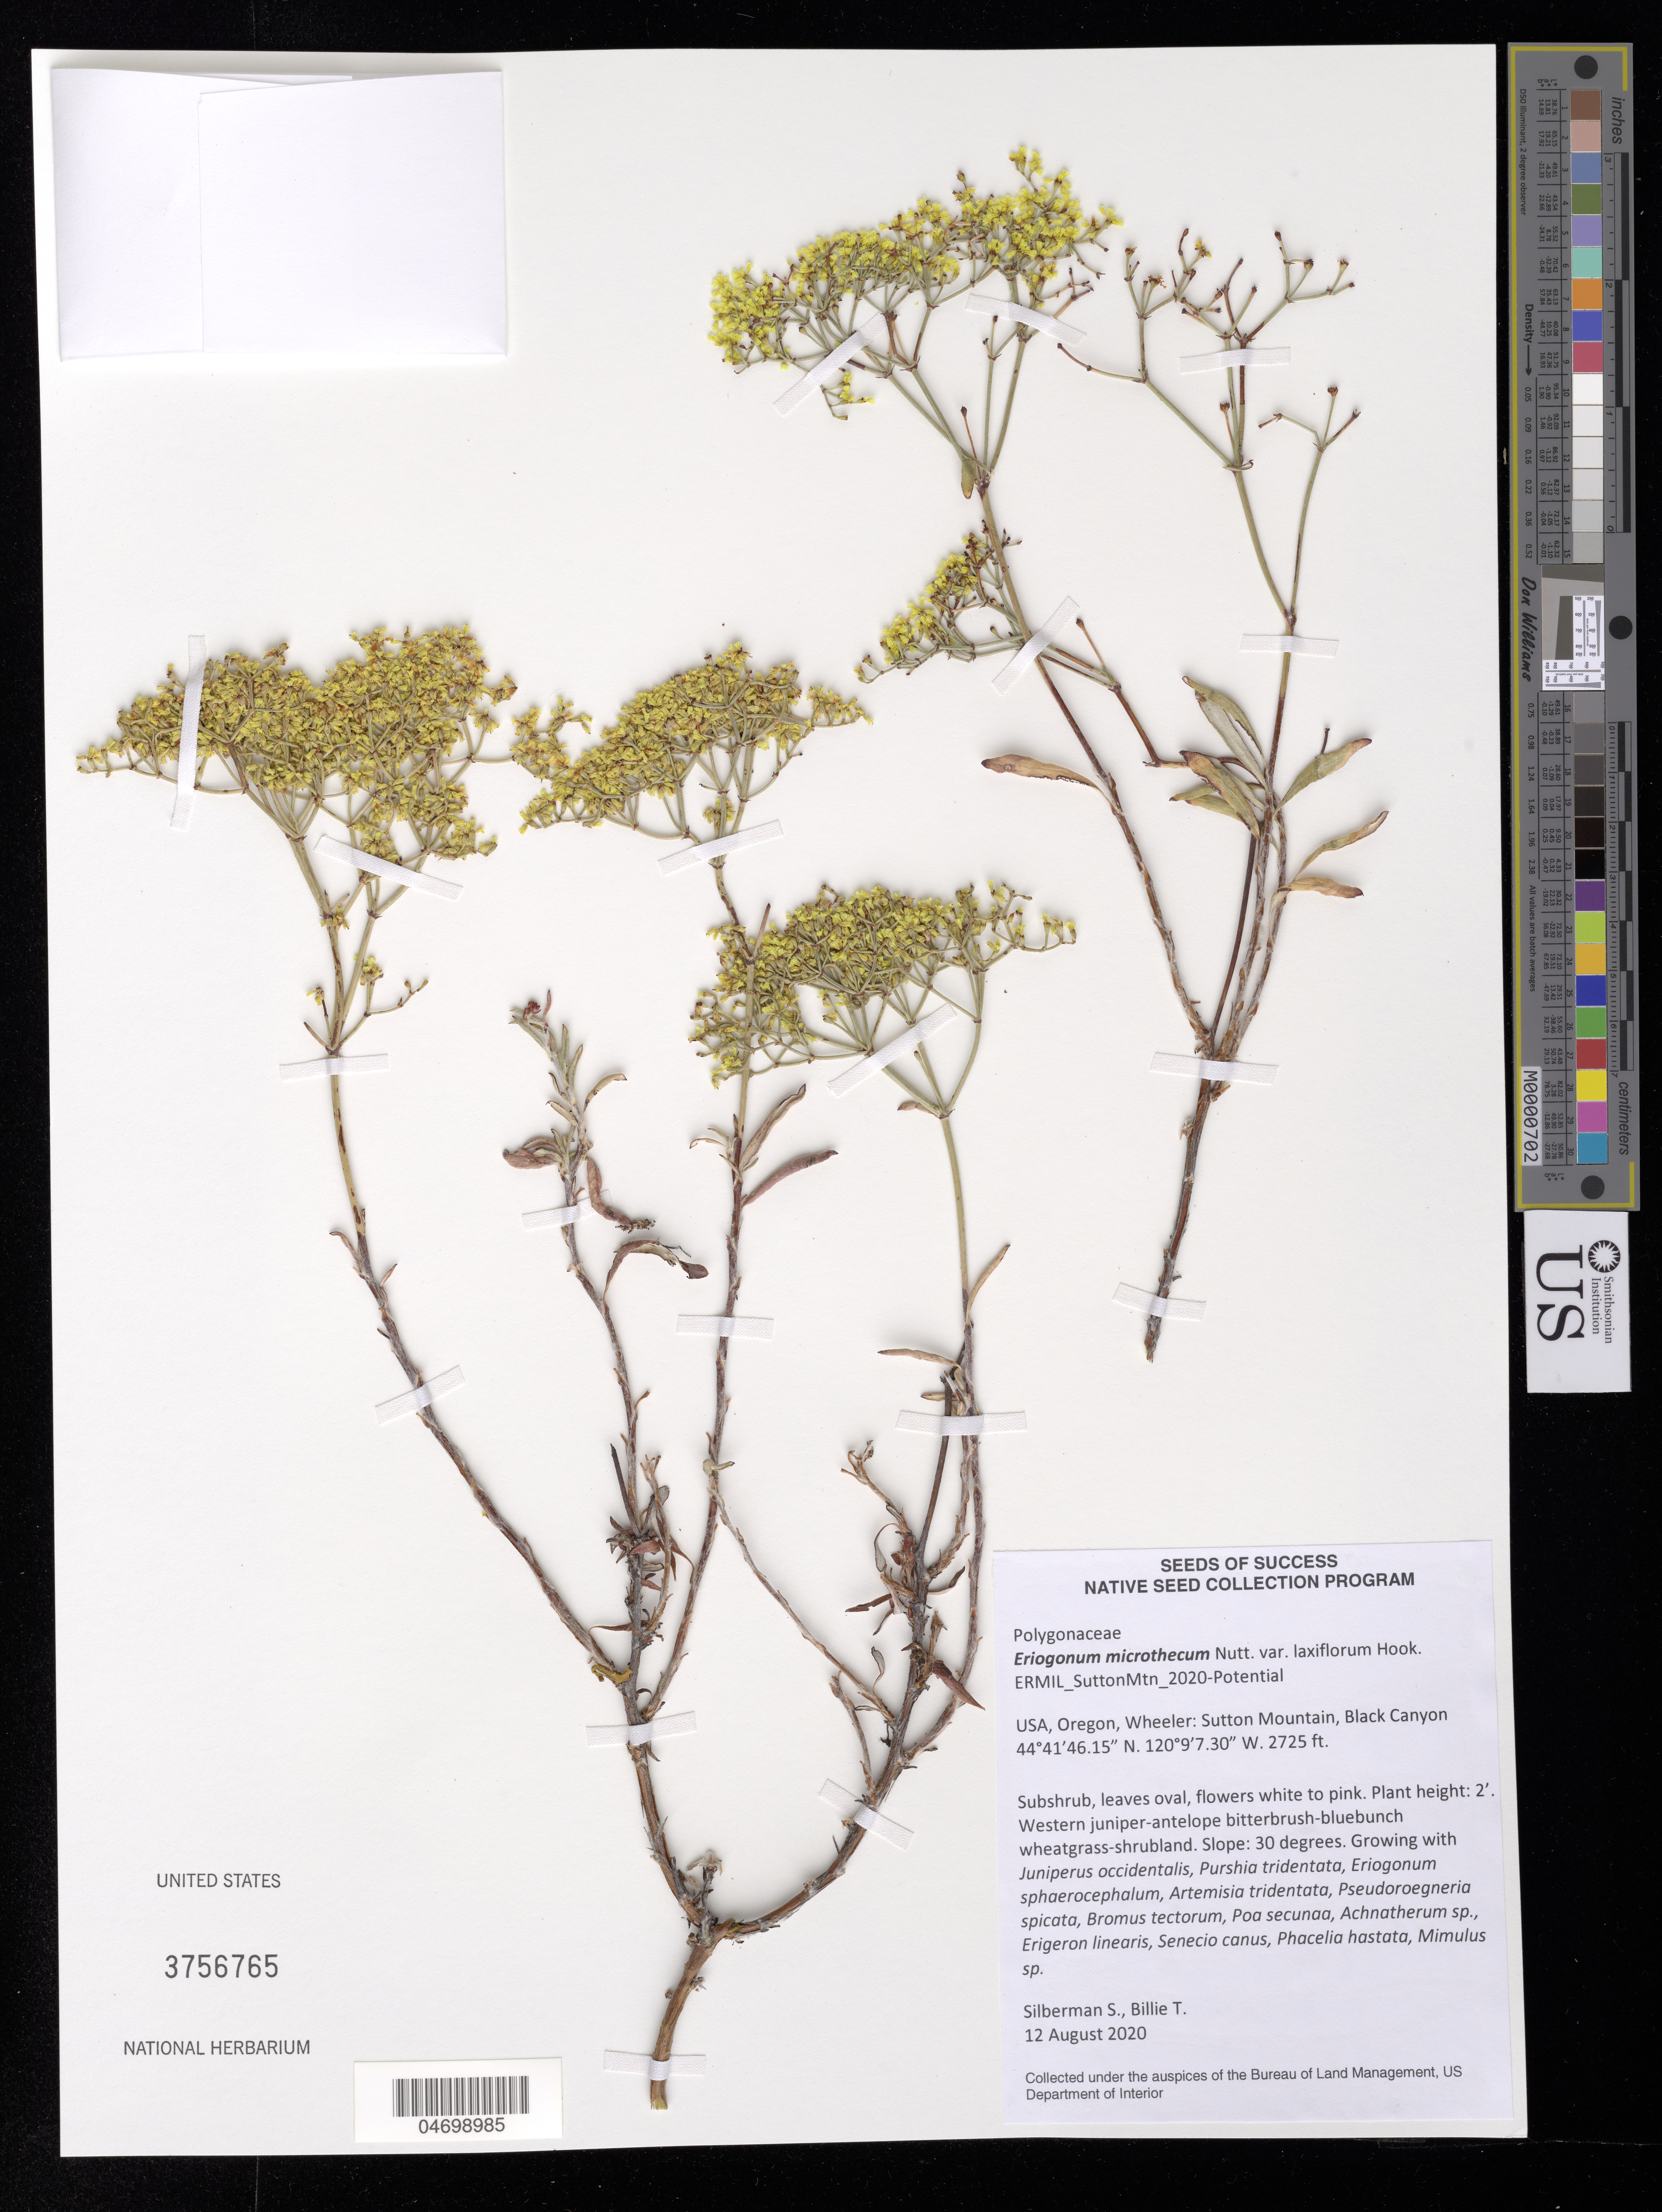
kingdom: Plantae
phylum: Tracheophyta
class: Magnoliopsida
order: Caryophyllales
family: Polygonaceae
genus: Eriogonum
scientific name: Eriogonum microtheca var. laxiflorum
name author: Hook.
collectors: S. Silberman & T. Billie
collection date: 2020-08-12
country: United States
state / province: Oregon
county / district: Wheeler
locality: Sutton Mtn, Black Canyon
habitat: Western juniper-antelope bitterbrush-bluebunch wheatgrass-shrubland. With Juniper occidentalis, Purshia tridentata, Poa secunda, etc.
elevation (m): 831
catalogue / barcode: US 3756765